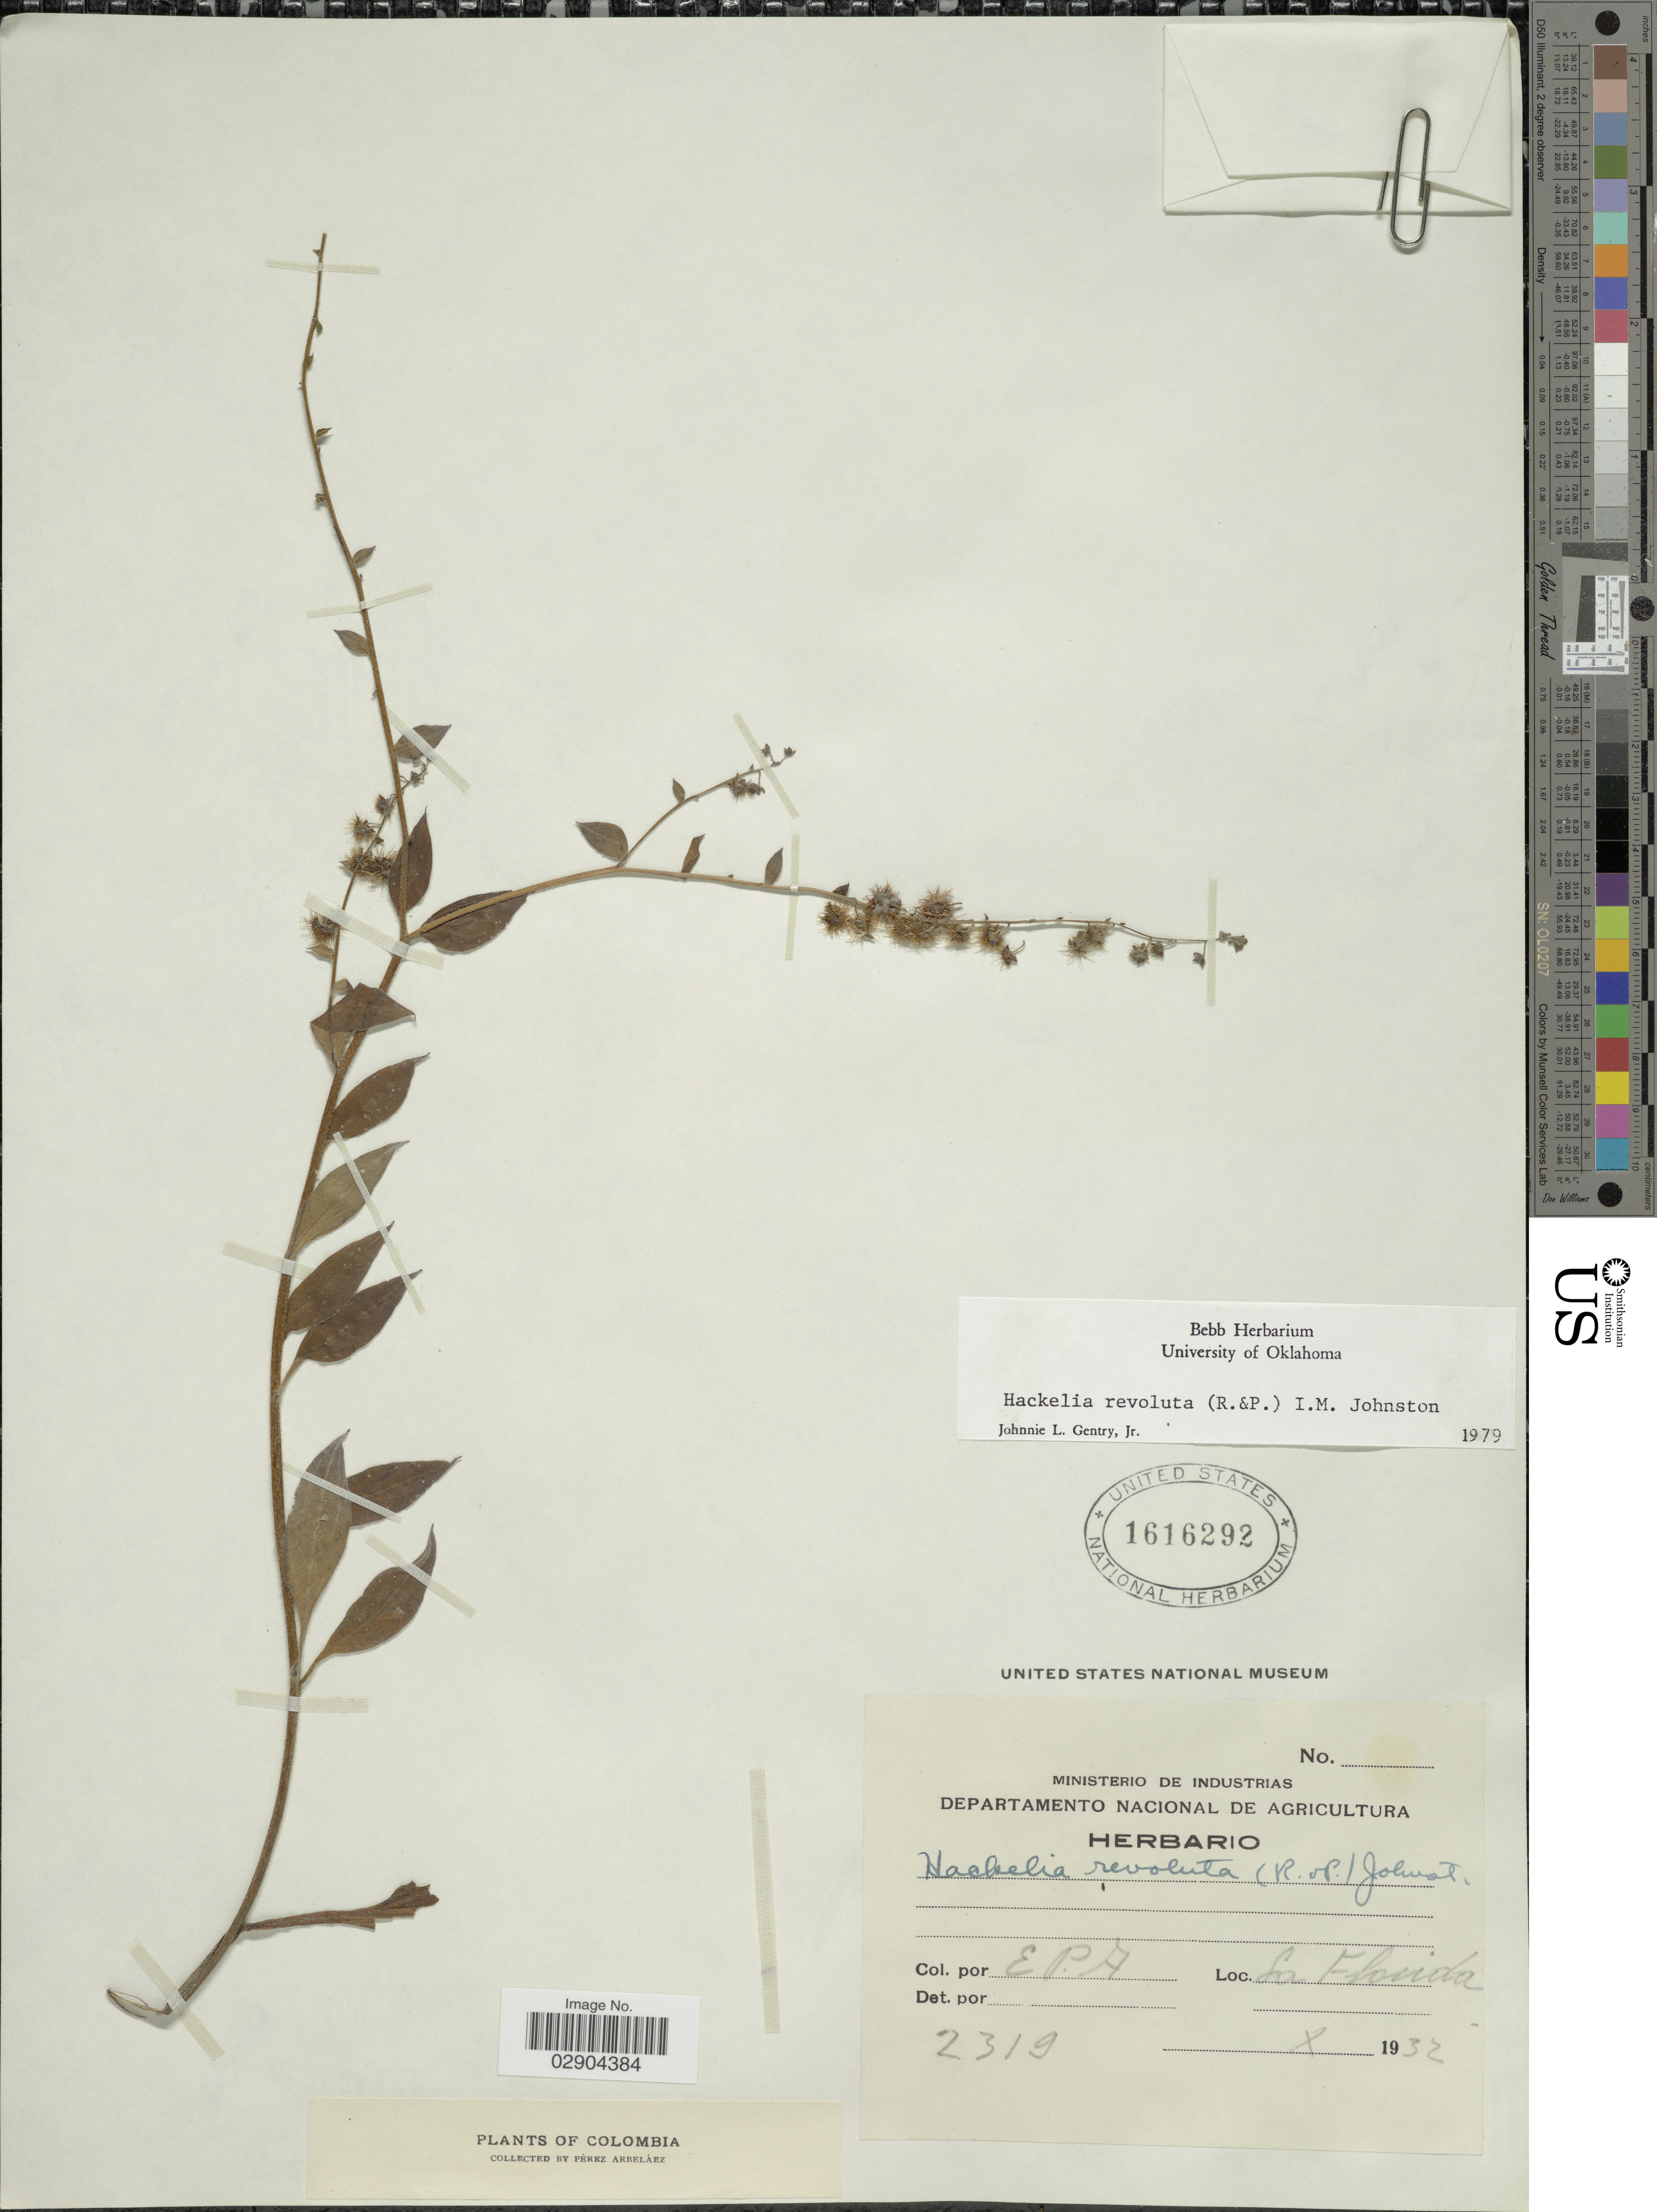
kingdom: Plantae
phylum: Tracheophyta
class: Magnoliopsida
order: Boraginales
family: Boraginaceae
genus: Hackelia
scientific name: Hackelia revoluta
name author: (Ruiz & Pav.) I.M. Johnst.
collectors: E. Pérez Arbeláez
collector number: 2319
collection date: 1932-10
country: Colombia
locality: La Florida.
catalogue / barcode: US 1616292